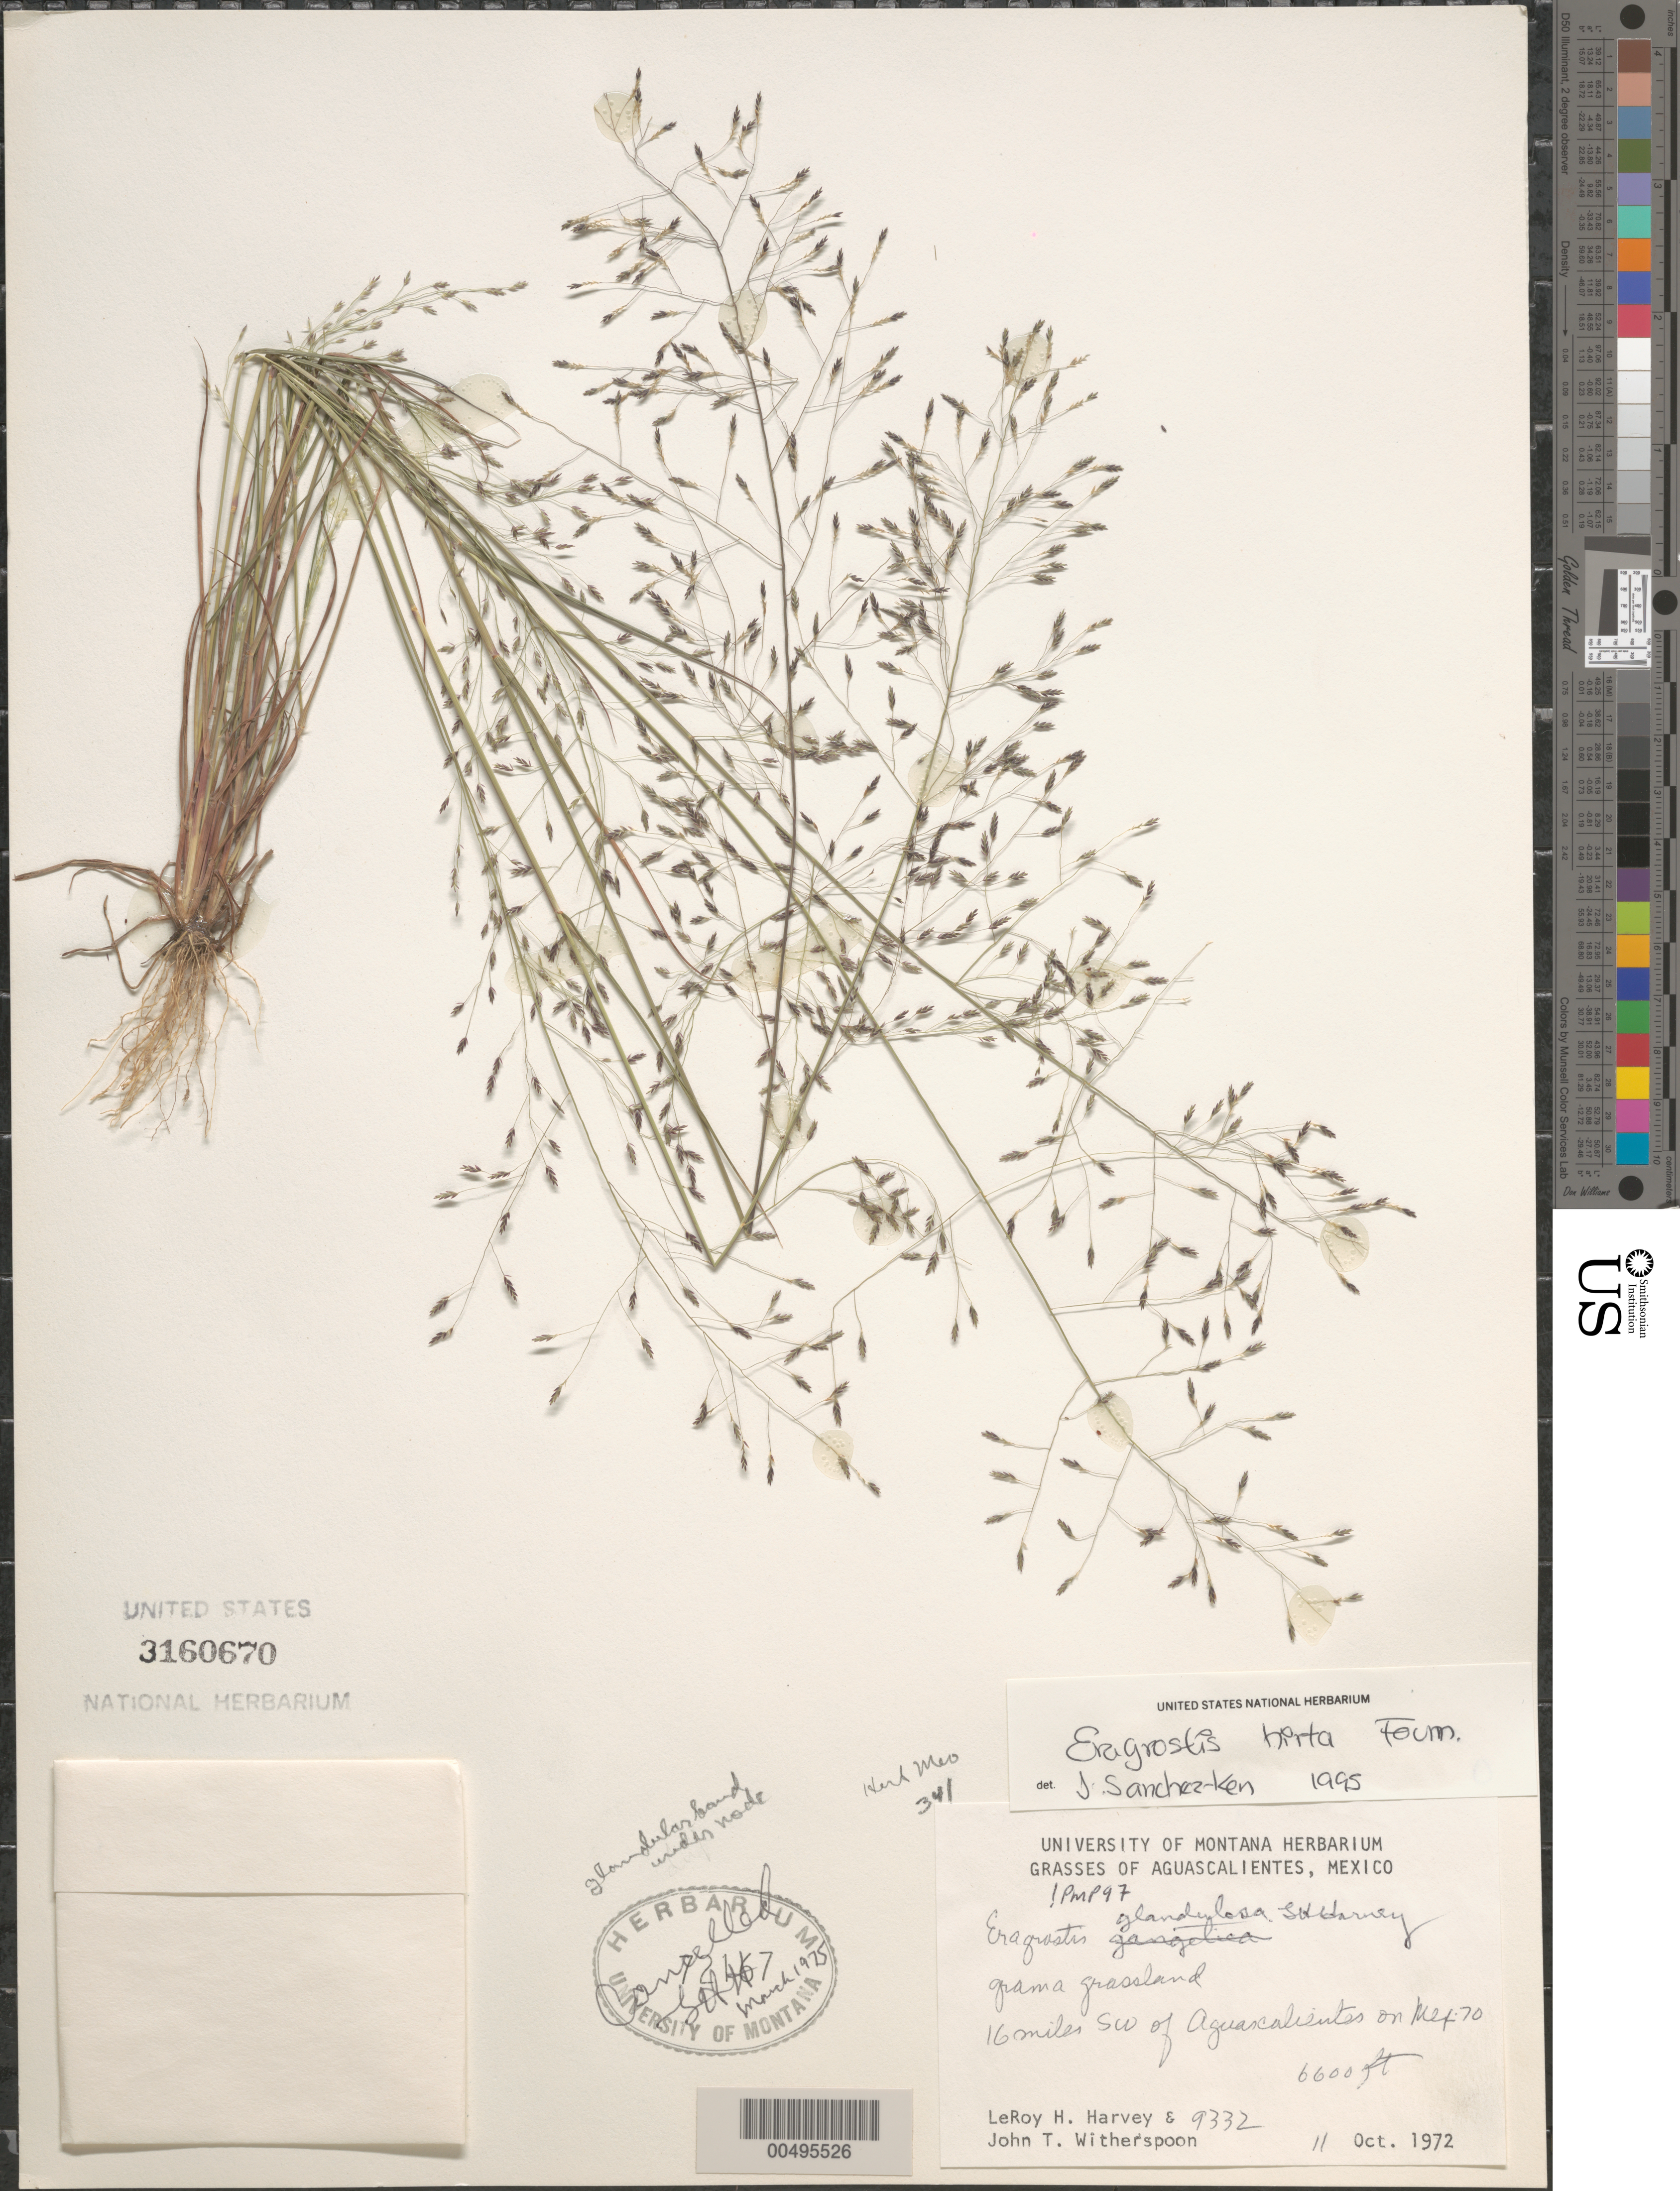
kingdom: Plantae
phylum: Tracheophyta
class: Liliopsida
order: Poales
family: Poaceae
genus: Eragrostis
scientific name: Eragrostis hirta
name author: E. Fourn.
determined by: Sánchez-Ken, J. G.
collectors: L. H. Harvey & J. Witherspoon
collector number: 9332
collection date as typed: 11 Oct 1972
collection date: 1972-10-11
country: Mexico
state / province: Aguascalientes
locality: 16 mi SW of Aguascalientes on Mex-70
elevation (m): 2012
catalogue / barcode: US 3160670